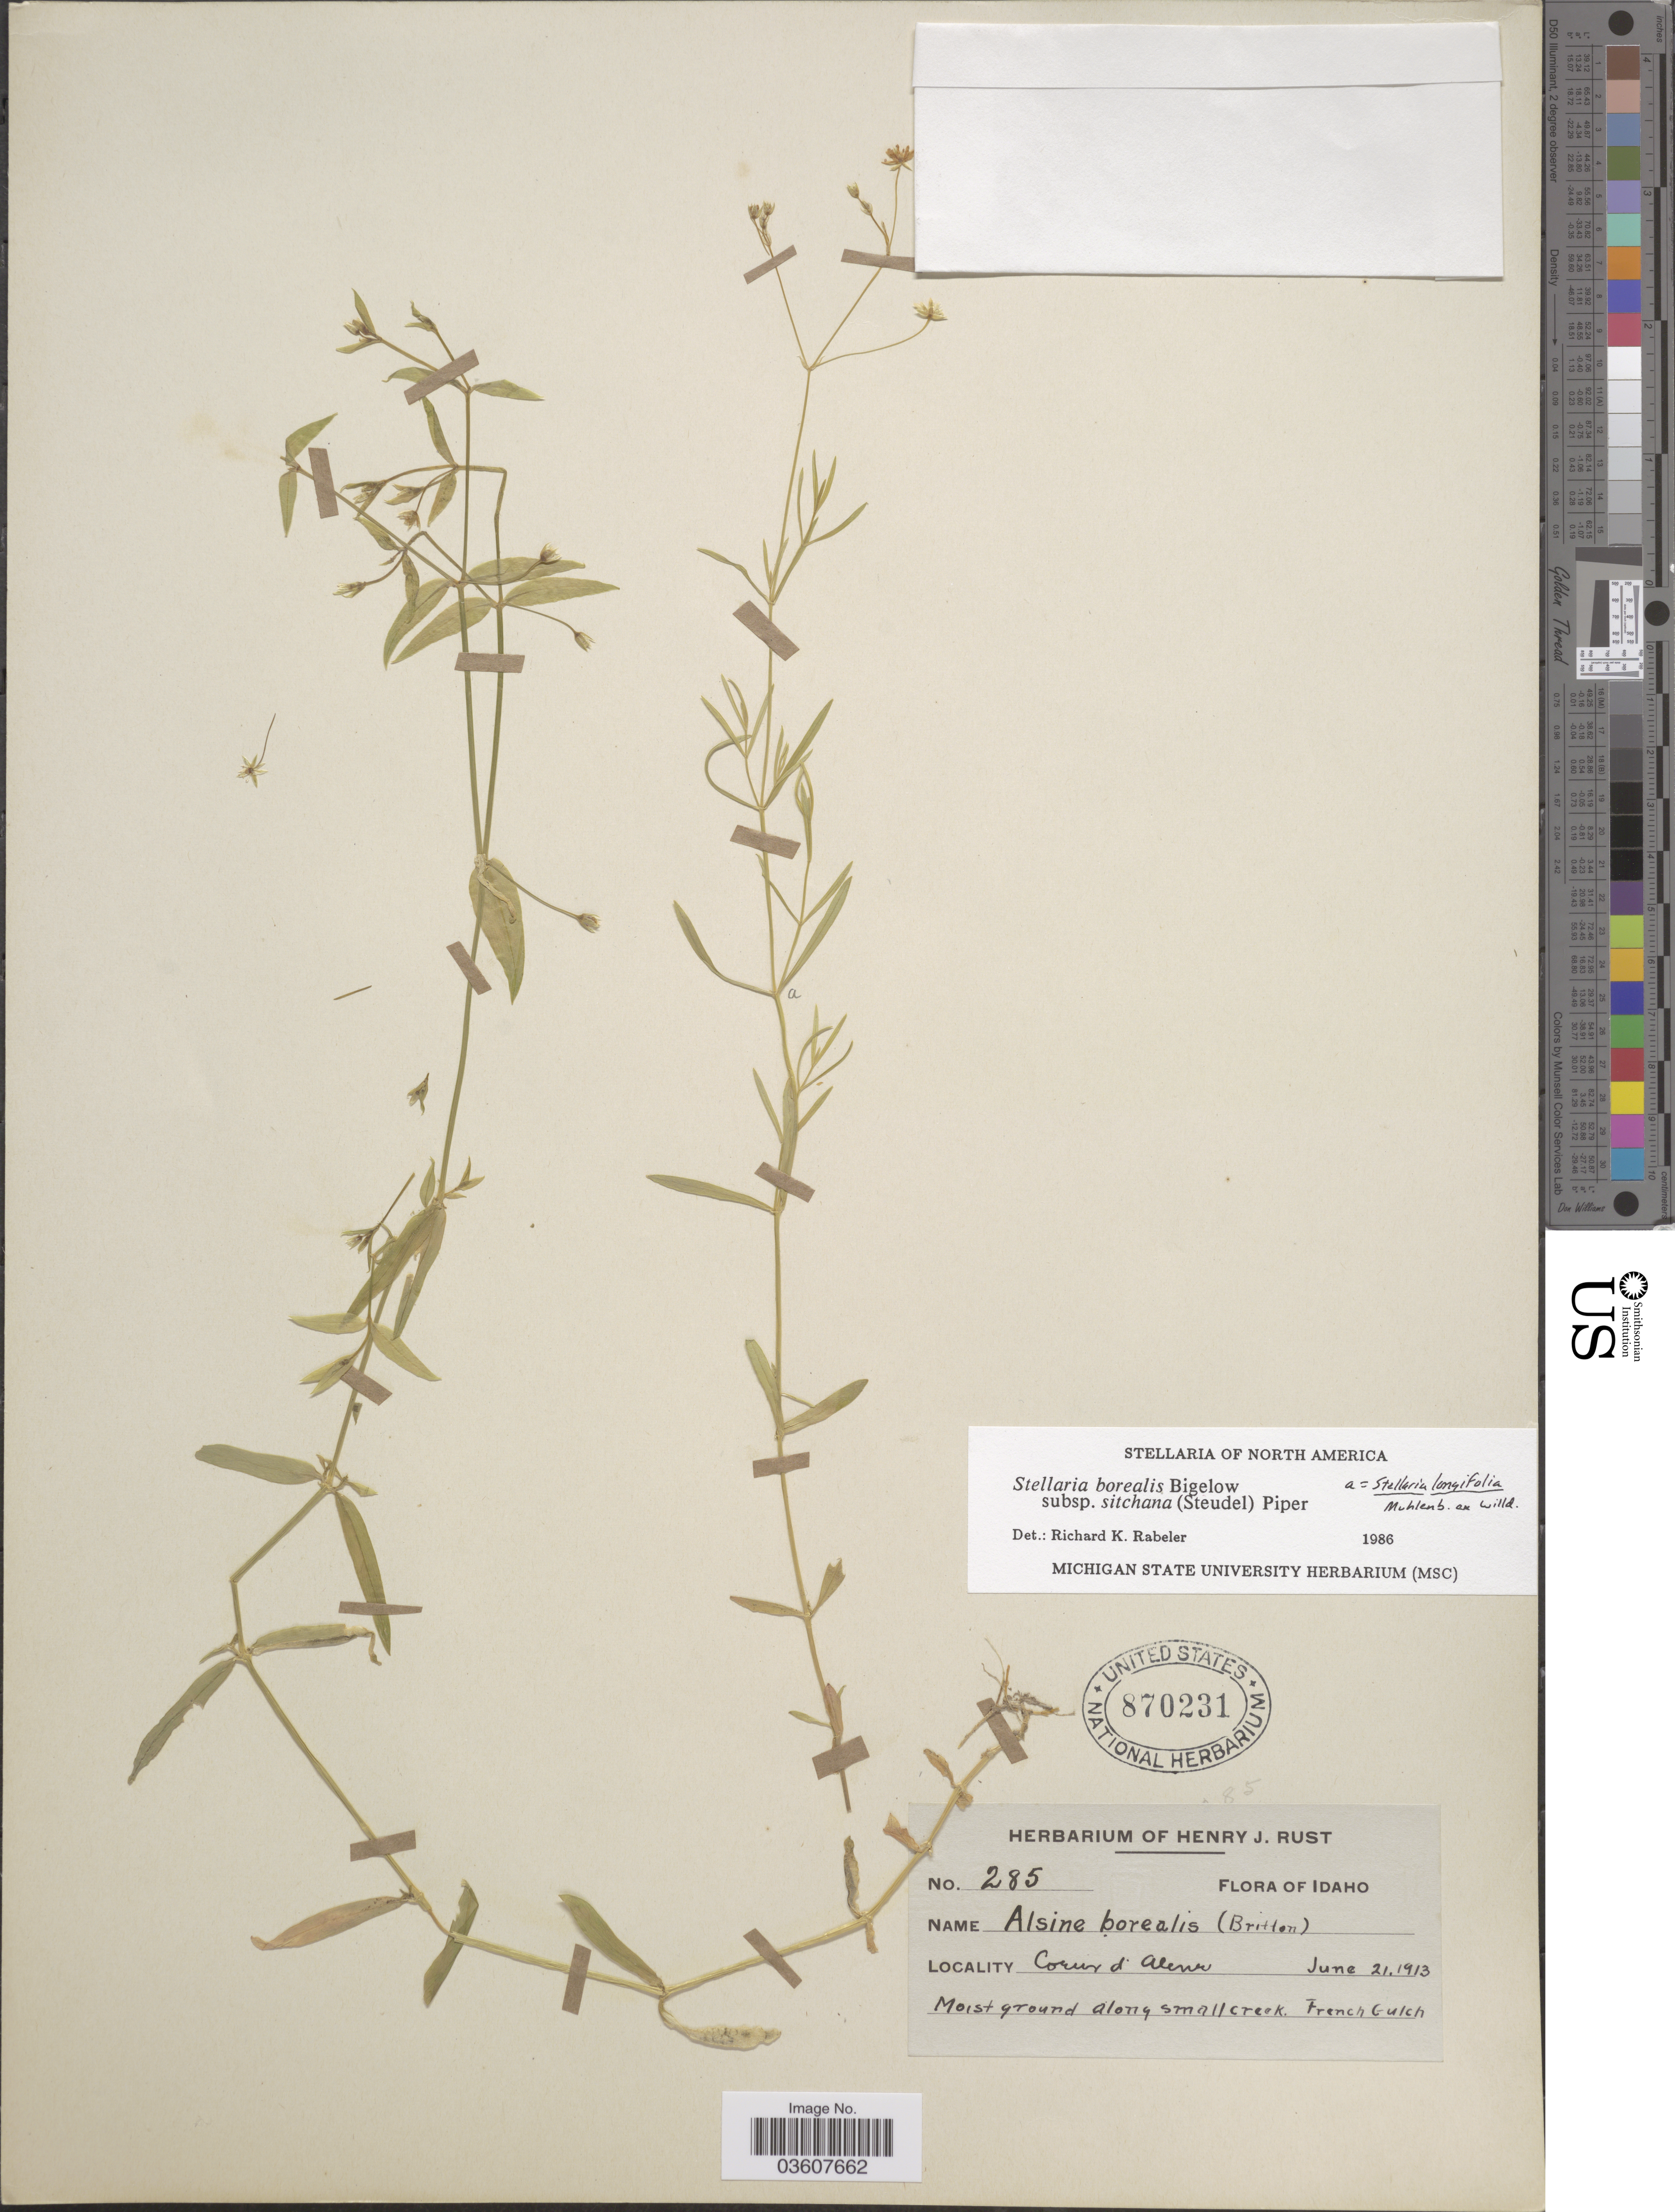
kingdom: Plantae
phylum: Tracheophyta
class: Magnoliopsida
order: Caryophyllales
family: Caryophyllaceae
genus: Stellaria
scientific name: Stellaria borealis subsp. sitchana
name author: (Steud.) Piper & Beattie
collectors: ex herb. Henry J. Rust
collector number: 285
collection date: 1913-06-21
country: United States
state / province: Idaho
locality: Coeur d'Alene. Moist ground along small creek. French Gulch.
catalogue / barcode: US 870231